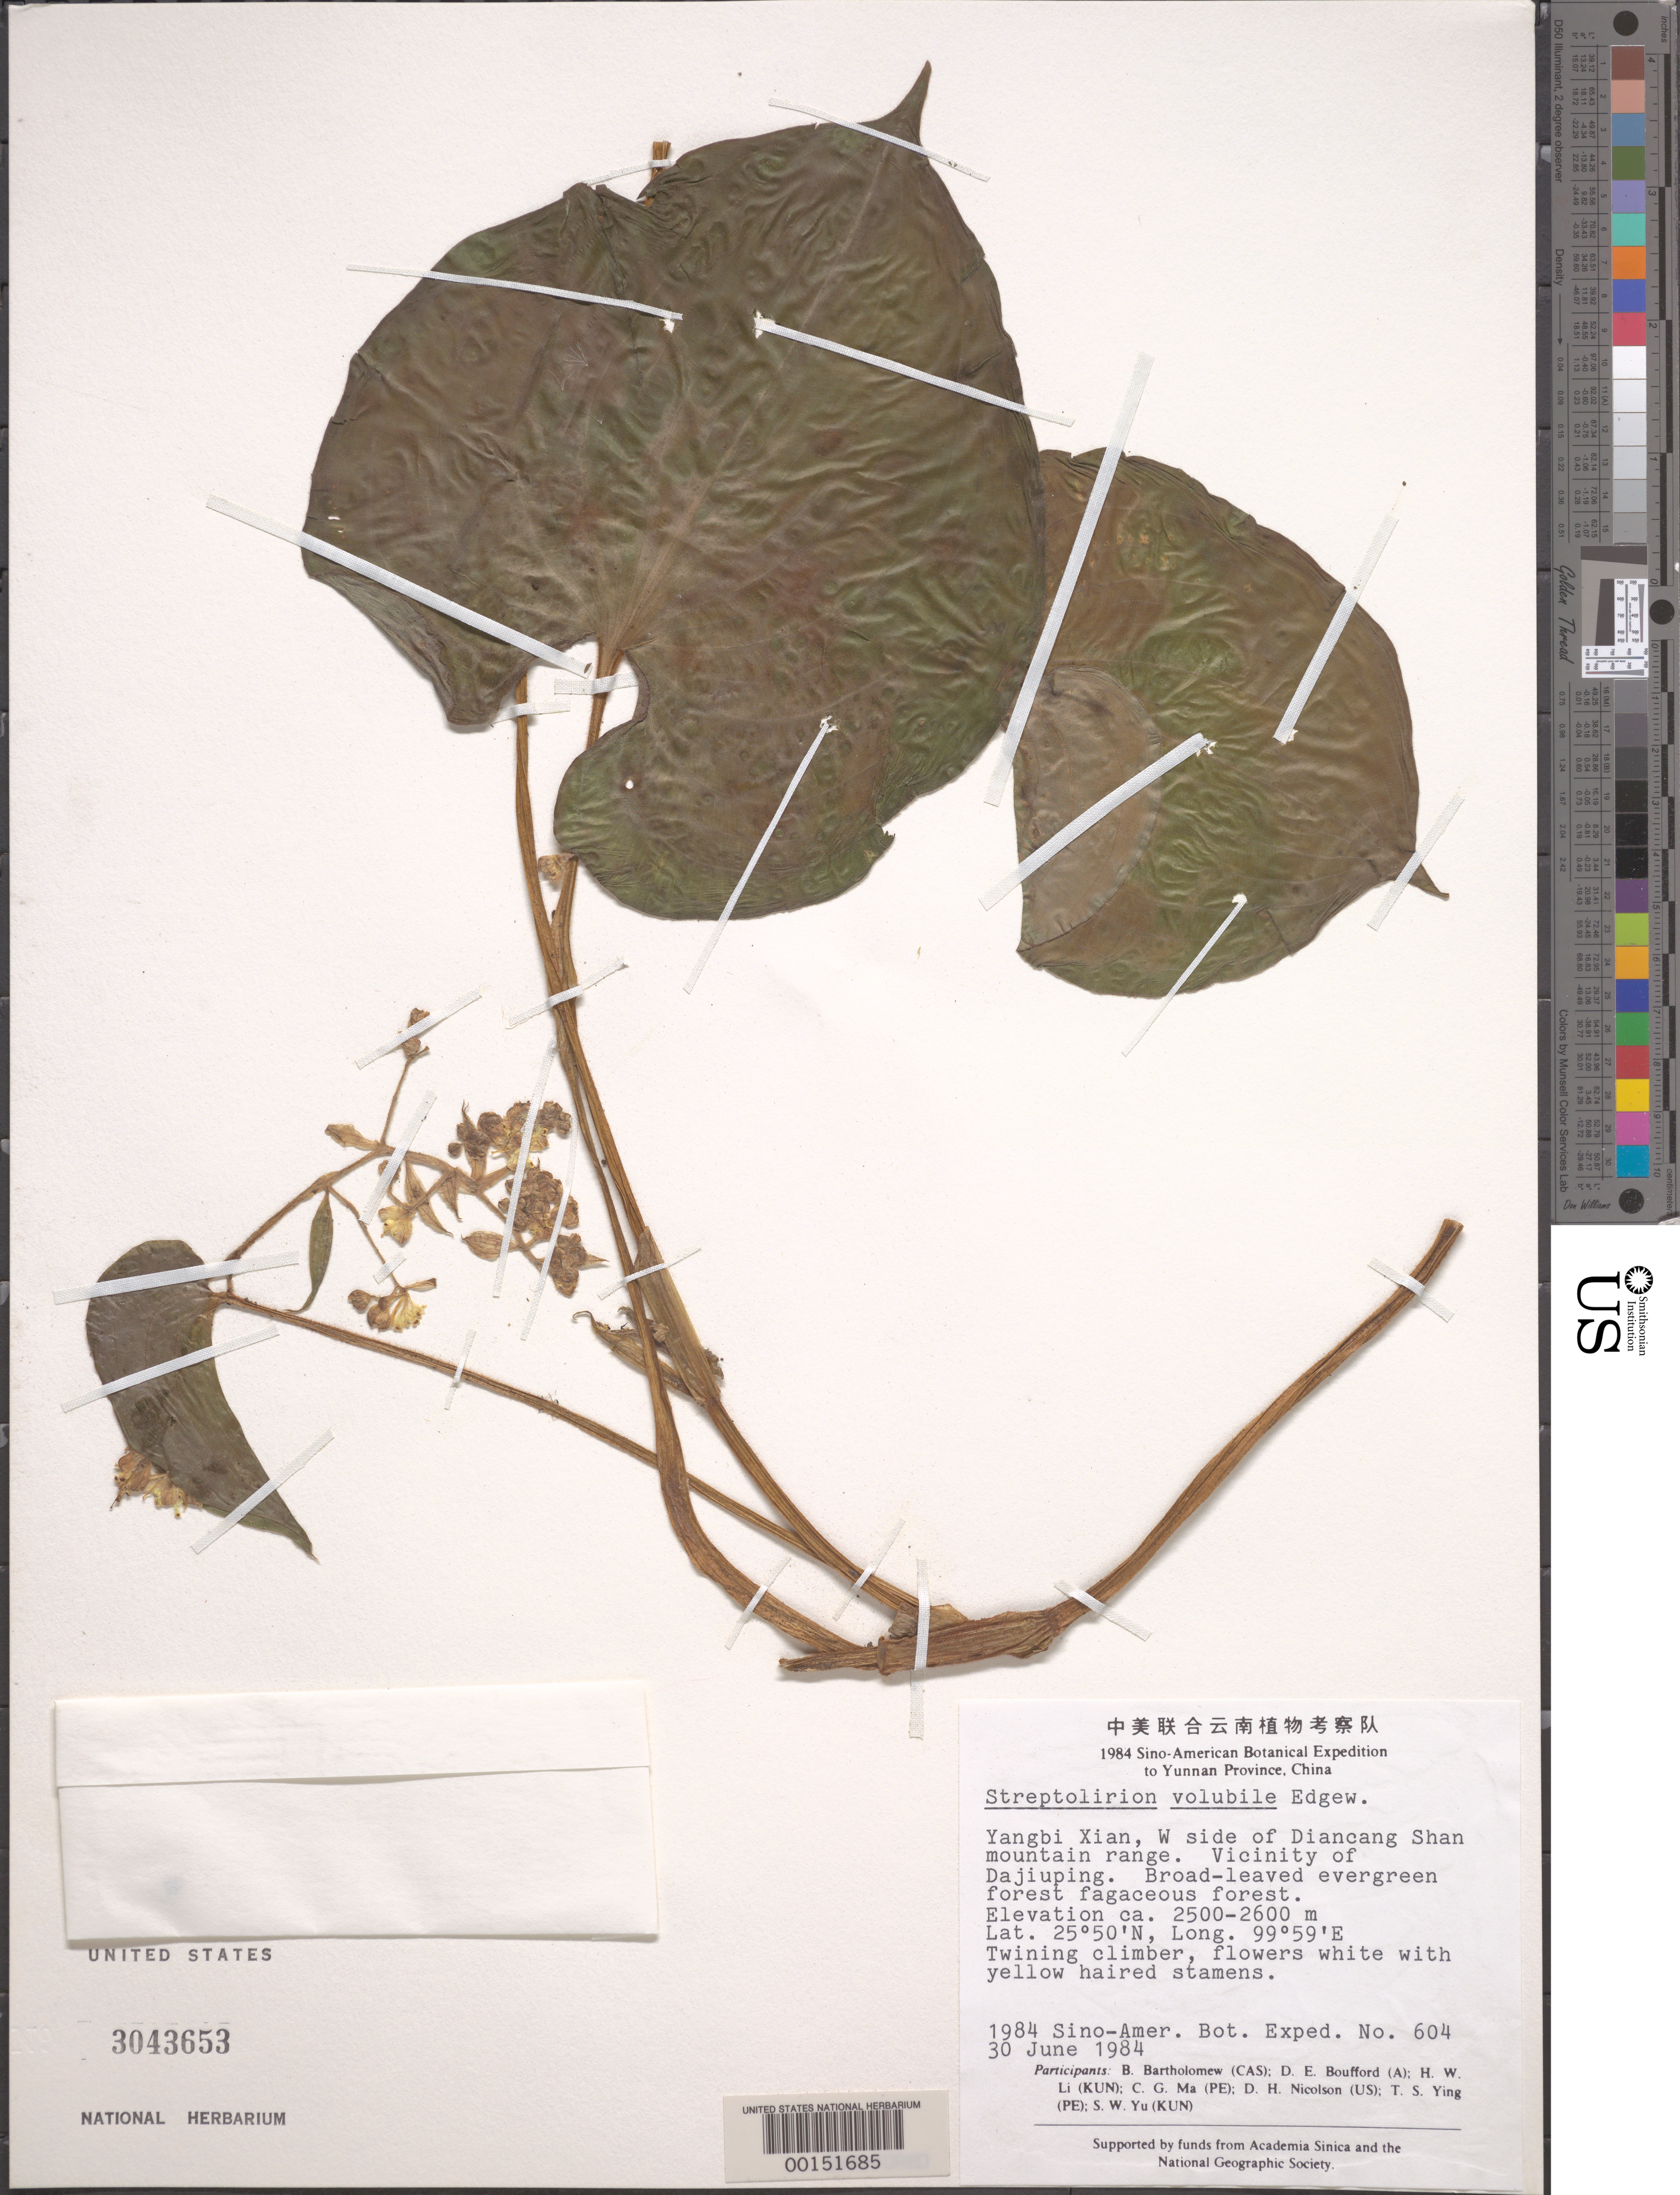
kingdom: Plantae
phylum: Tracheophyta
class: Liliopsida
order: Commelinales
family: Commelinaceae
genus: Streptolirion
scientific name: Streptolirion volubile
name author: Edgew.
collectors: Sino-Amer. Bot. Exped. 1984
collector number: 604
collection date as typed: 30 Jun 1984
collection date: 1984-06-30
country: China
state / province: Yunnan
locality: Yangbi, W side of Diancang Shan mt. range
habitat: Broad-leaved evergreen forest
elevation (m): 2500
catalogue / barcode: US 3043653